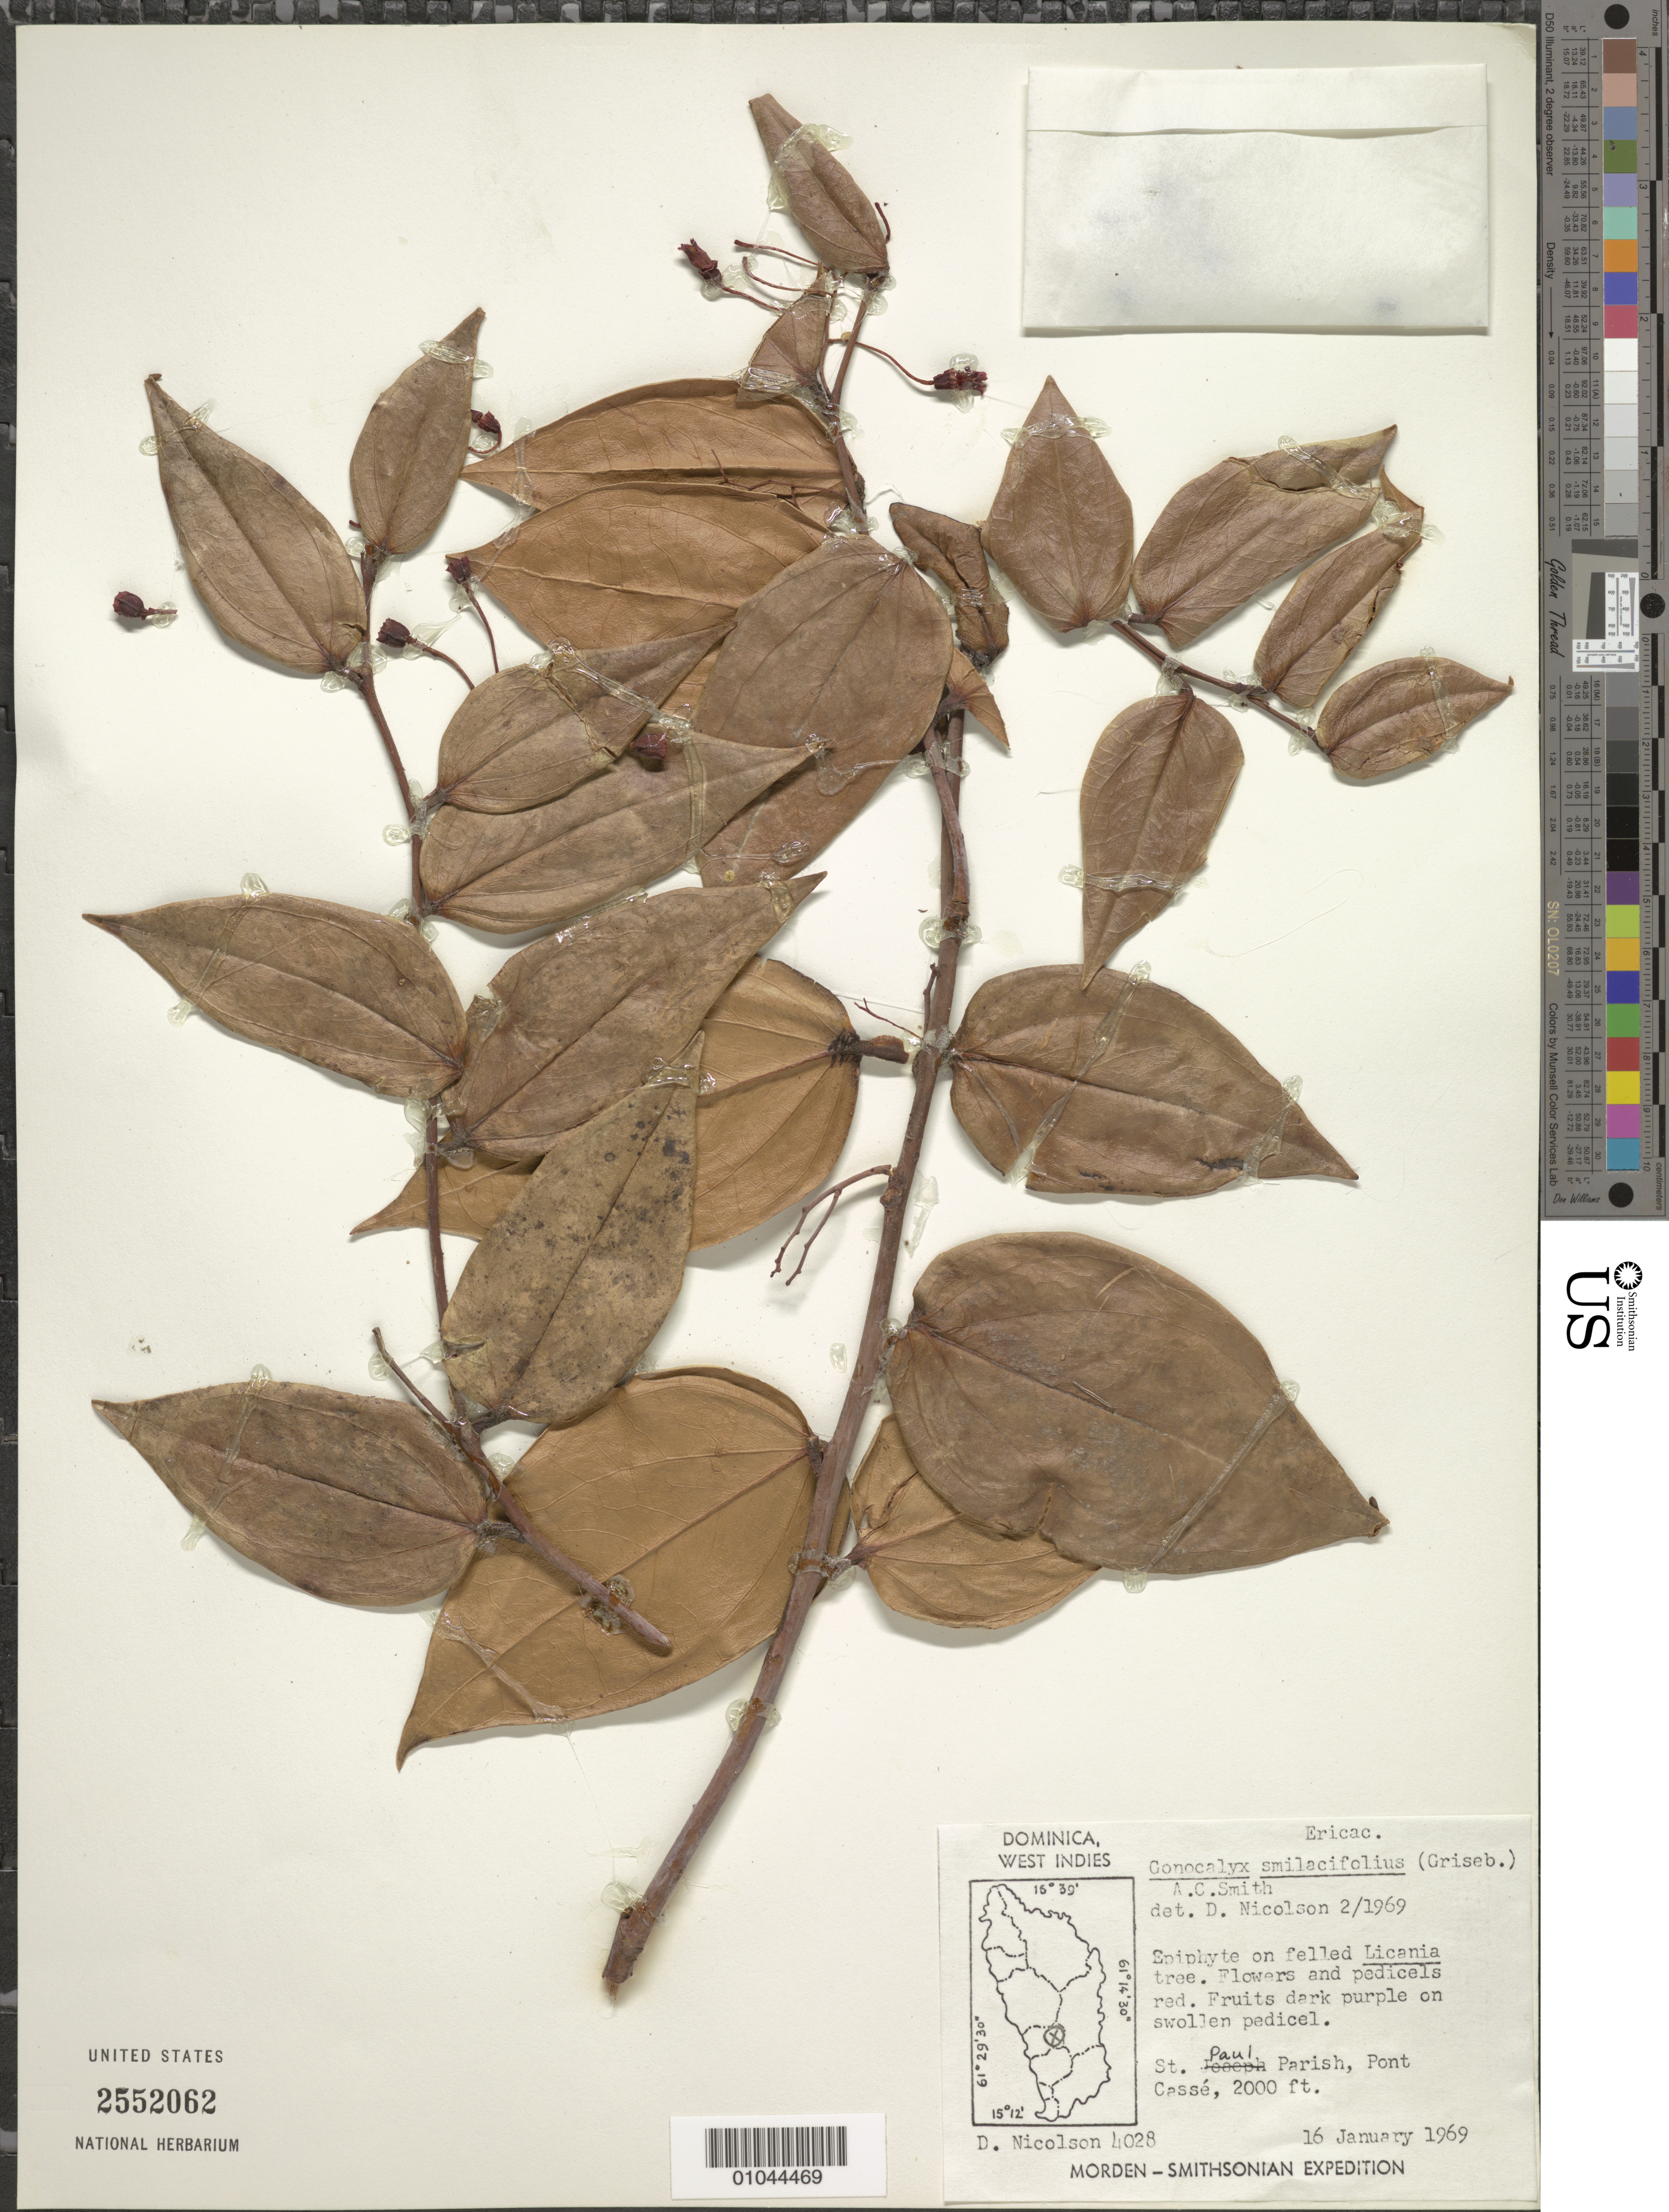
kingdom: Plantae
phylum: Tracheophyta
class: Magnoliopsida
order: Ericales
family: Ericaceae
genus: Gonocalyx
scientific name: Gonocalyx smilacifolius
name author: (Griseb.) A.C. Sm.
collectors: D. H. Nicolson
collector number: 4028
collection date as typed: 16 Jan 1969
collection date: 1969-01-16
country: Dominica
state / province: St. Paul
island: Dominica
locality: St. Paul Parish, Pont Casse,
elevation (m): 610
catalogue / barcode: US 2552062